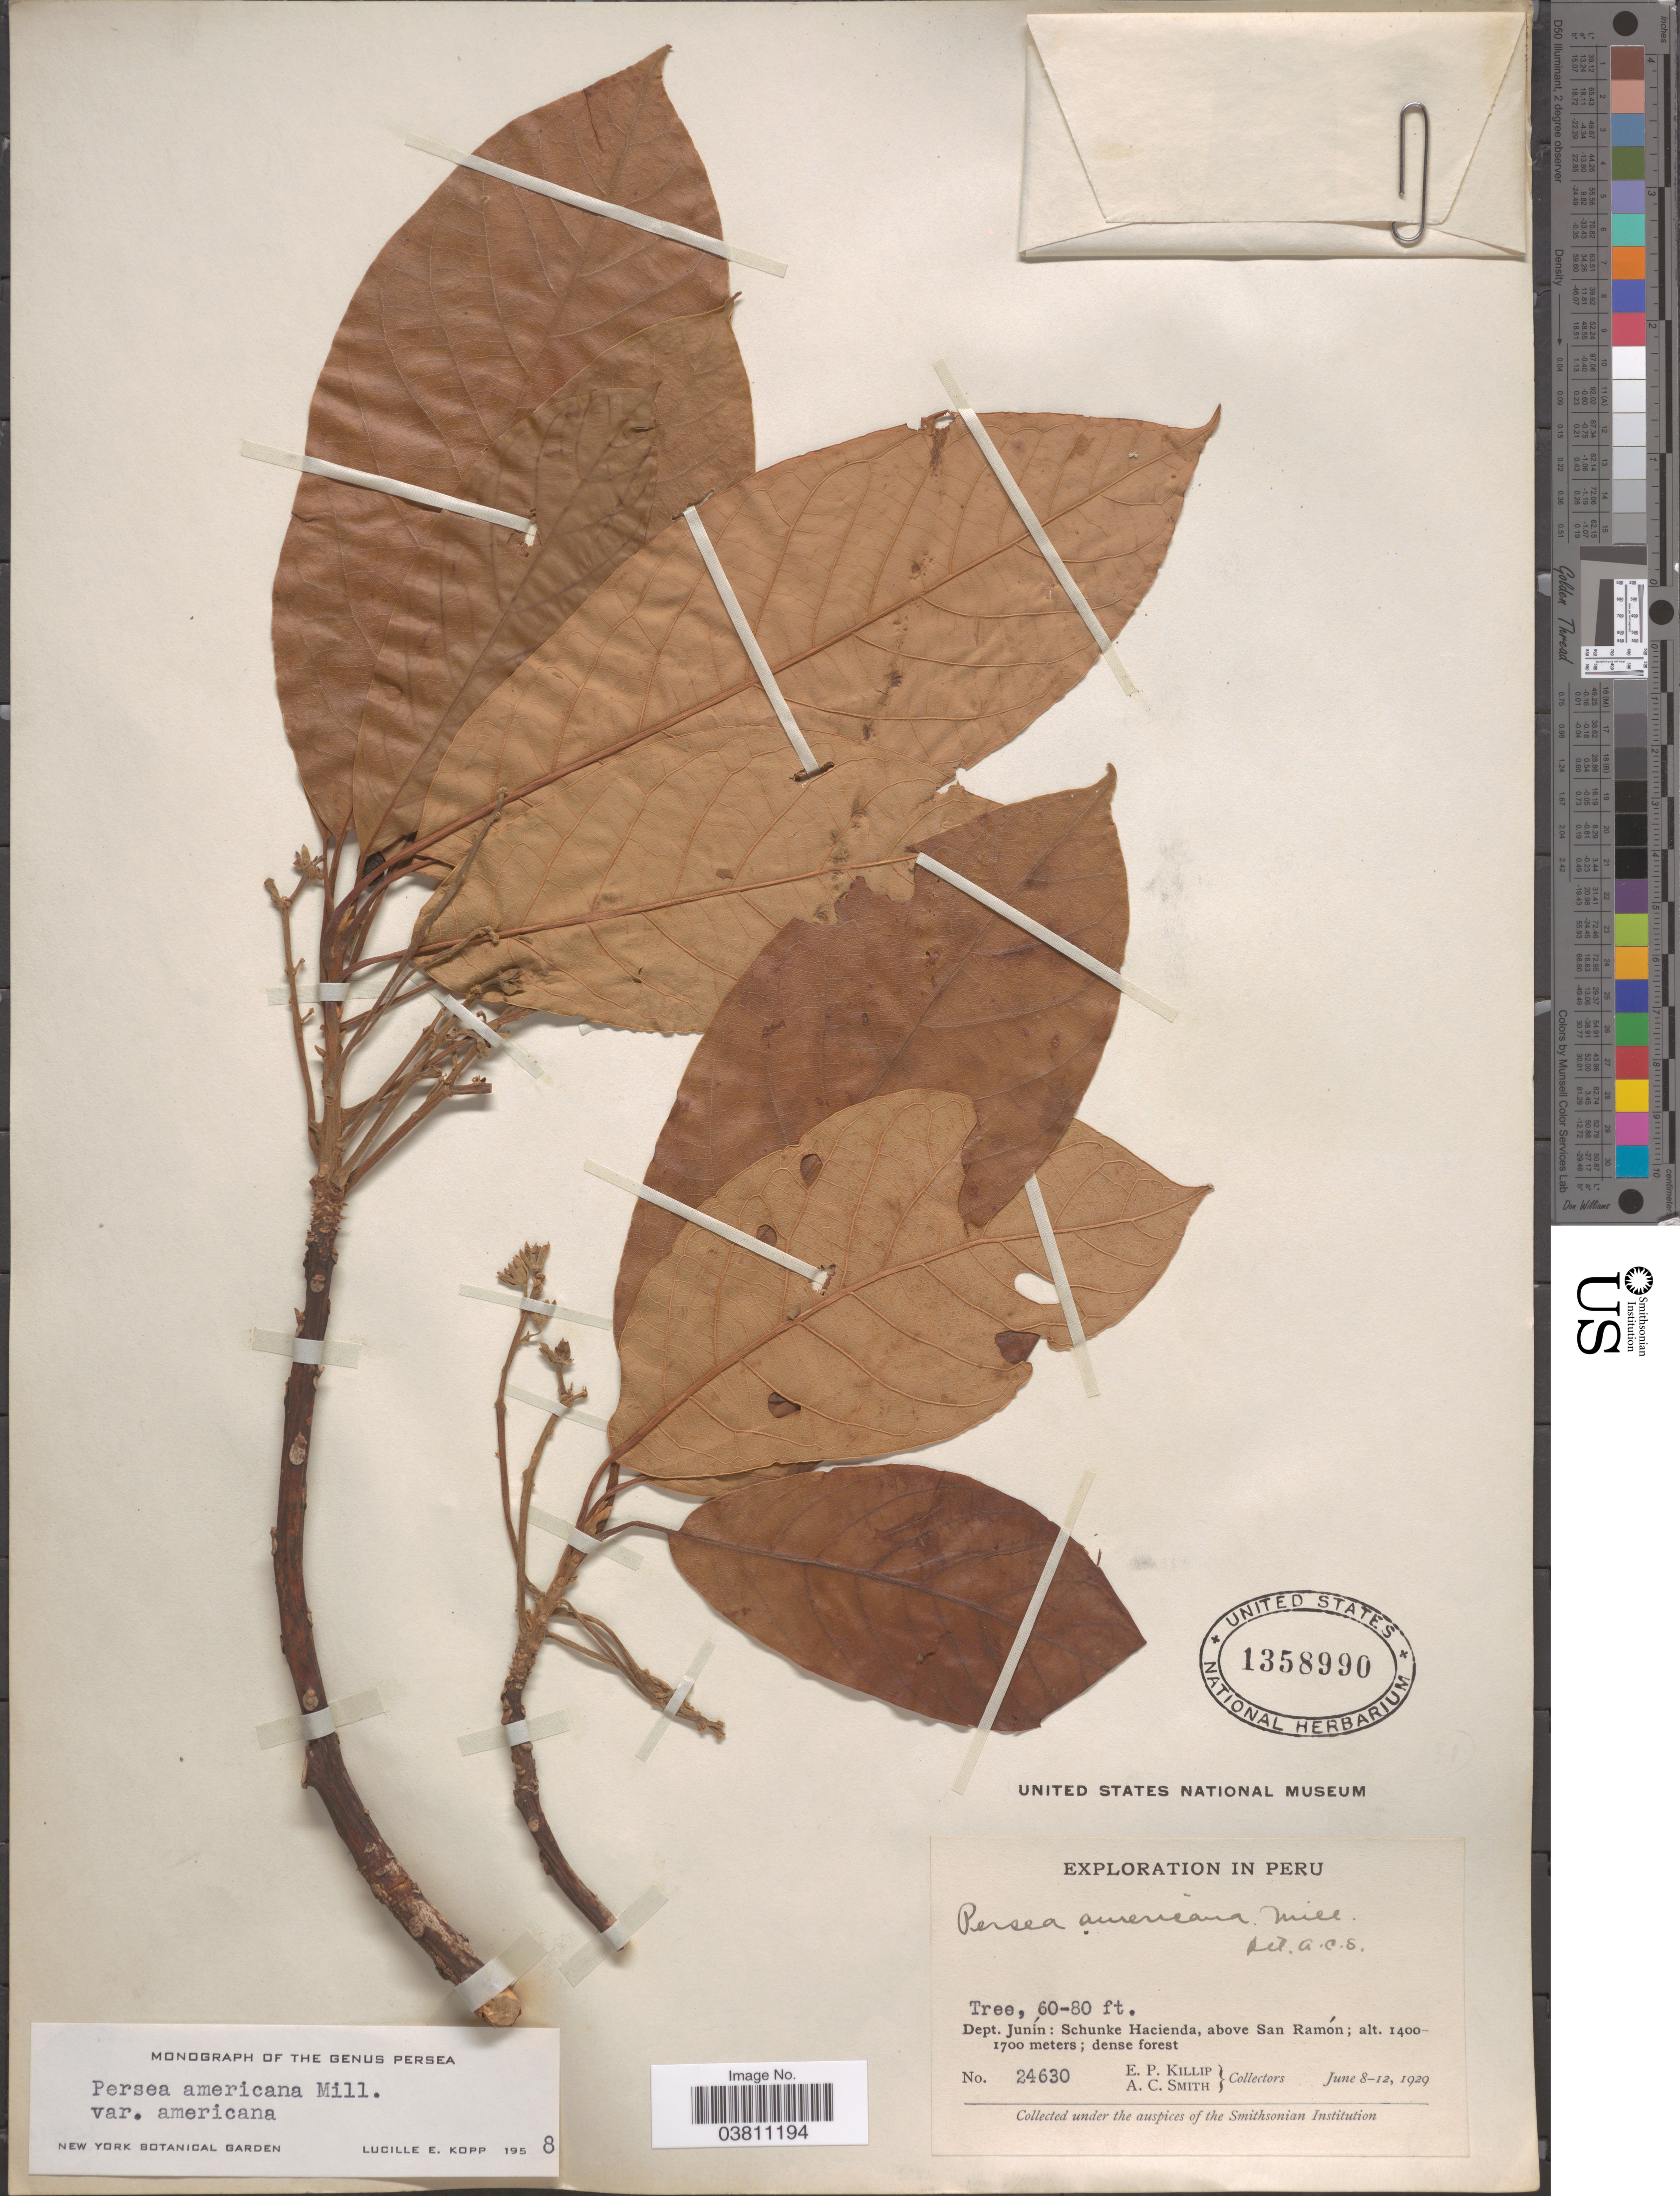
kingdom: Plantae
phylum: Tracheophyta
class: Magnoliopsida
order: Laurales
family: Lauraceae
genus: Persea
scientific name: Persea americana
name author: Mill.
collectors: E. P. Killip & A. C. Smith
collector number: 24630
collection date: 1929-06-08/1929-06-12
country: Peru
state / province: Junín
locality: Dept. Junín: Schunke Hacienda, above San Ramón.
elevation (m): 1400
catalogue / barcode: US 1358990